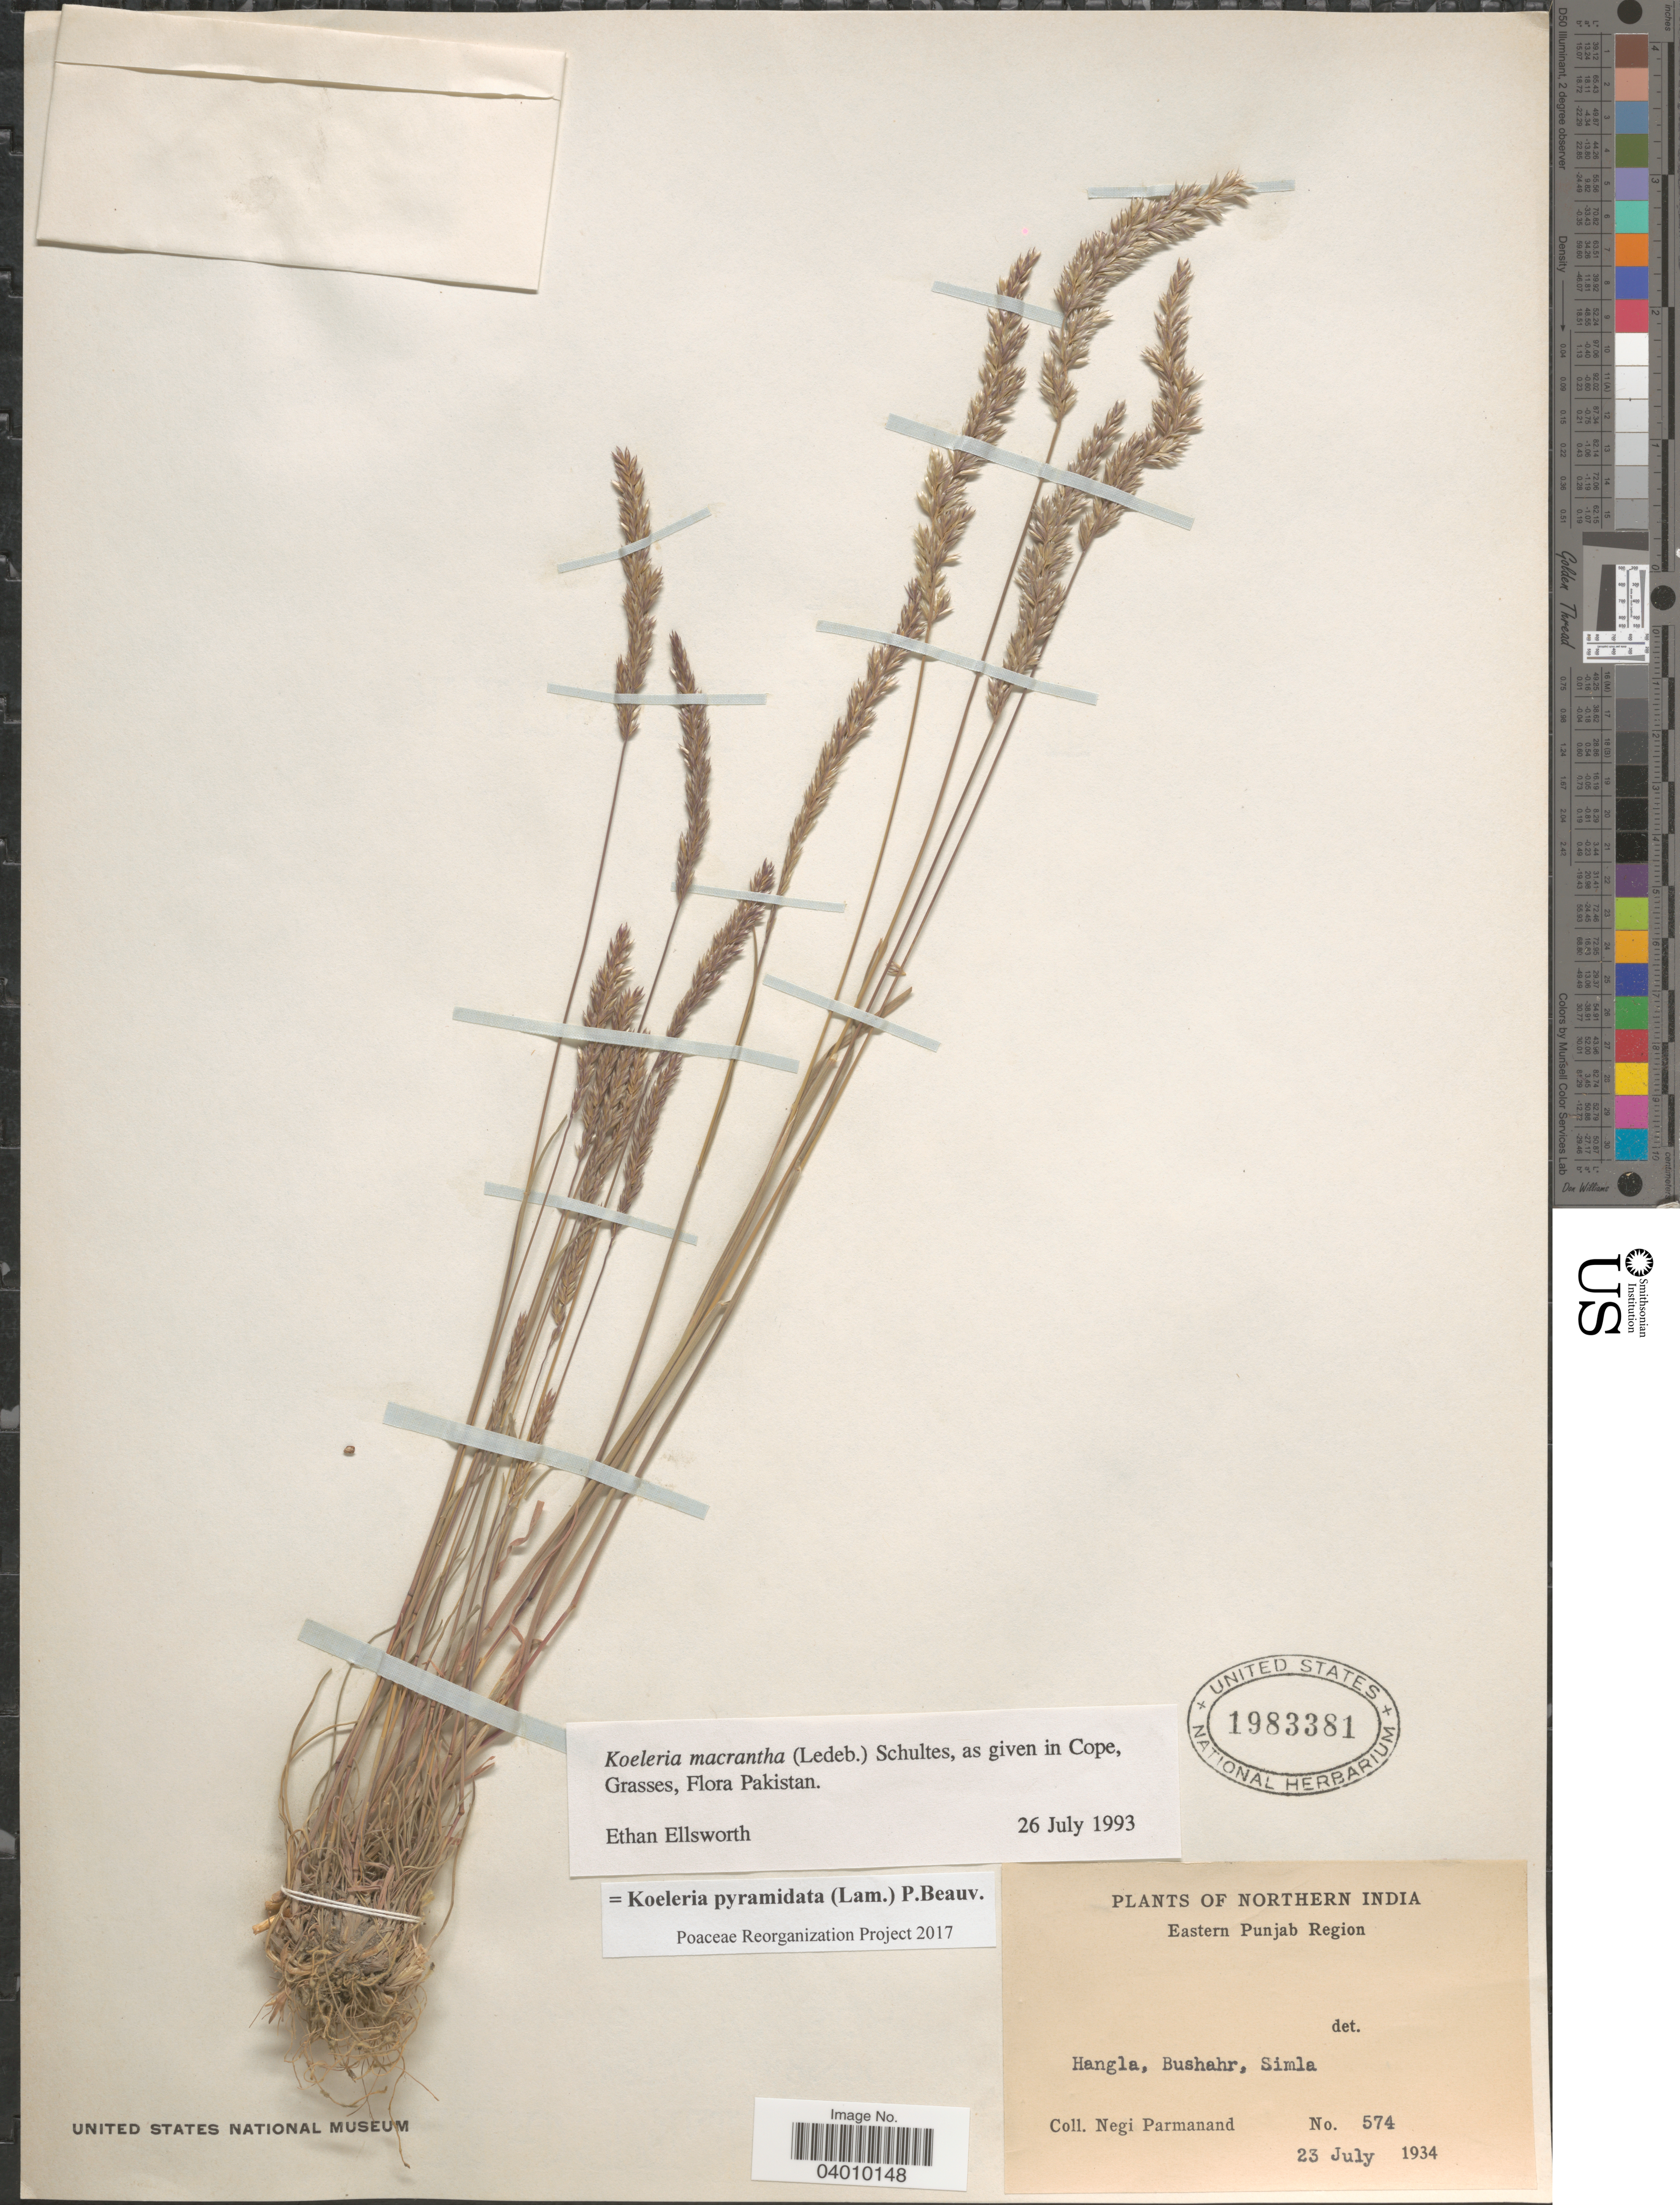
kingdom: Plantae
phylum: Tracheophyta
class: Liliopsida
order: Poales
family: Poaceae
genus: Koeleria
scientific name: Koeleria pyramidata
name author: (Lam.) P. Beauv.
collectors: N. Parmanand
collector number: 574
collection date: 1934-07-23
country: India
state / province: Himachal Pradesh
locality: Northern India. Eastern Punjab Region. Hangla, Bushahr, Simla.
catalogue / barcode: US 1983381